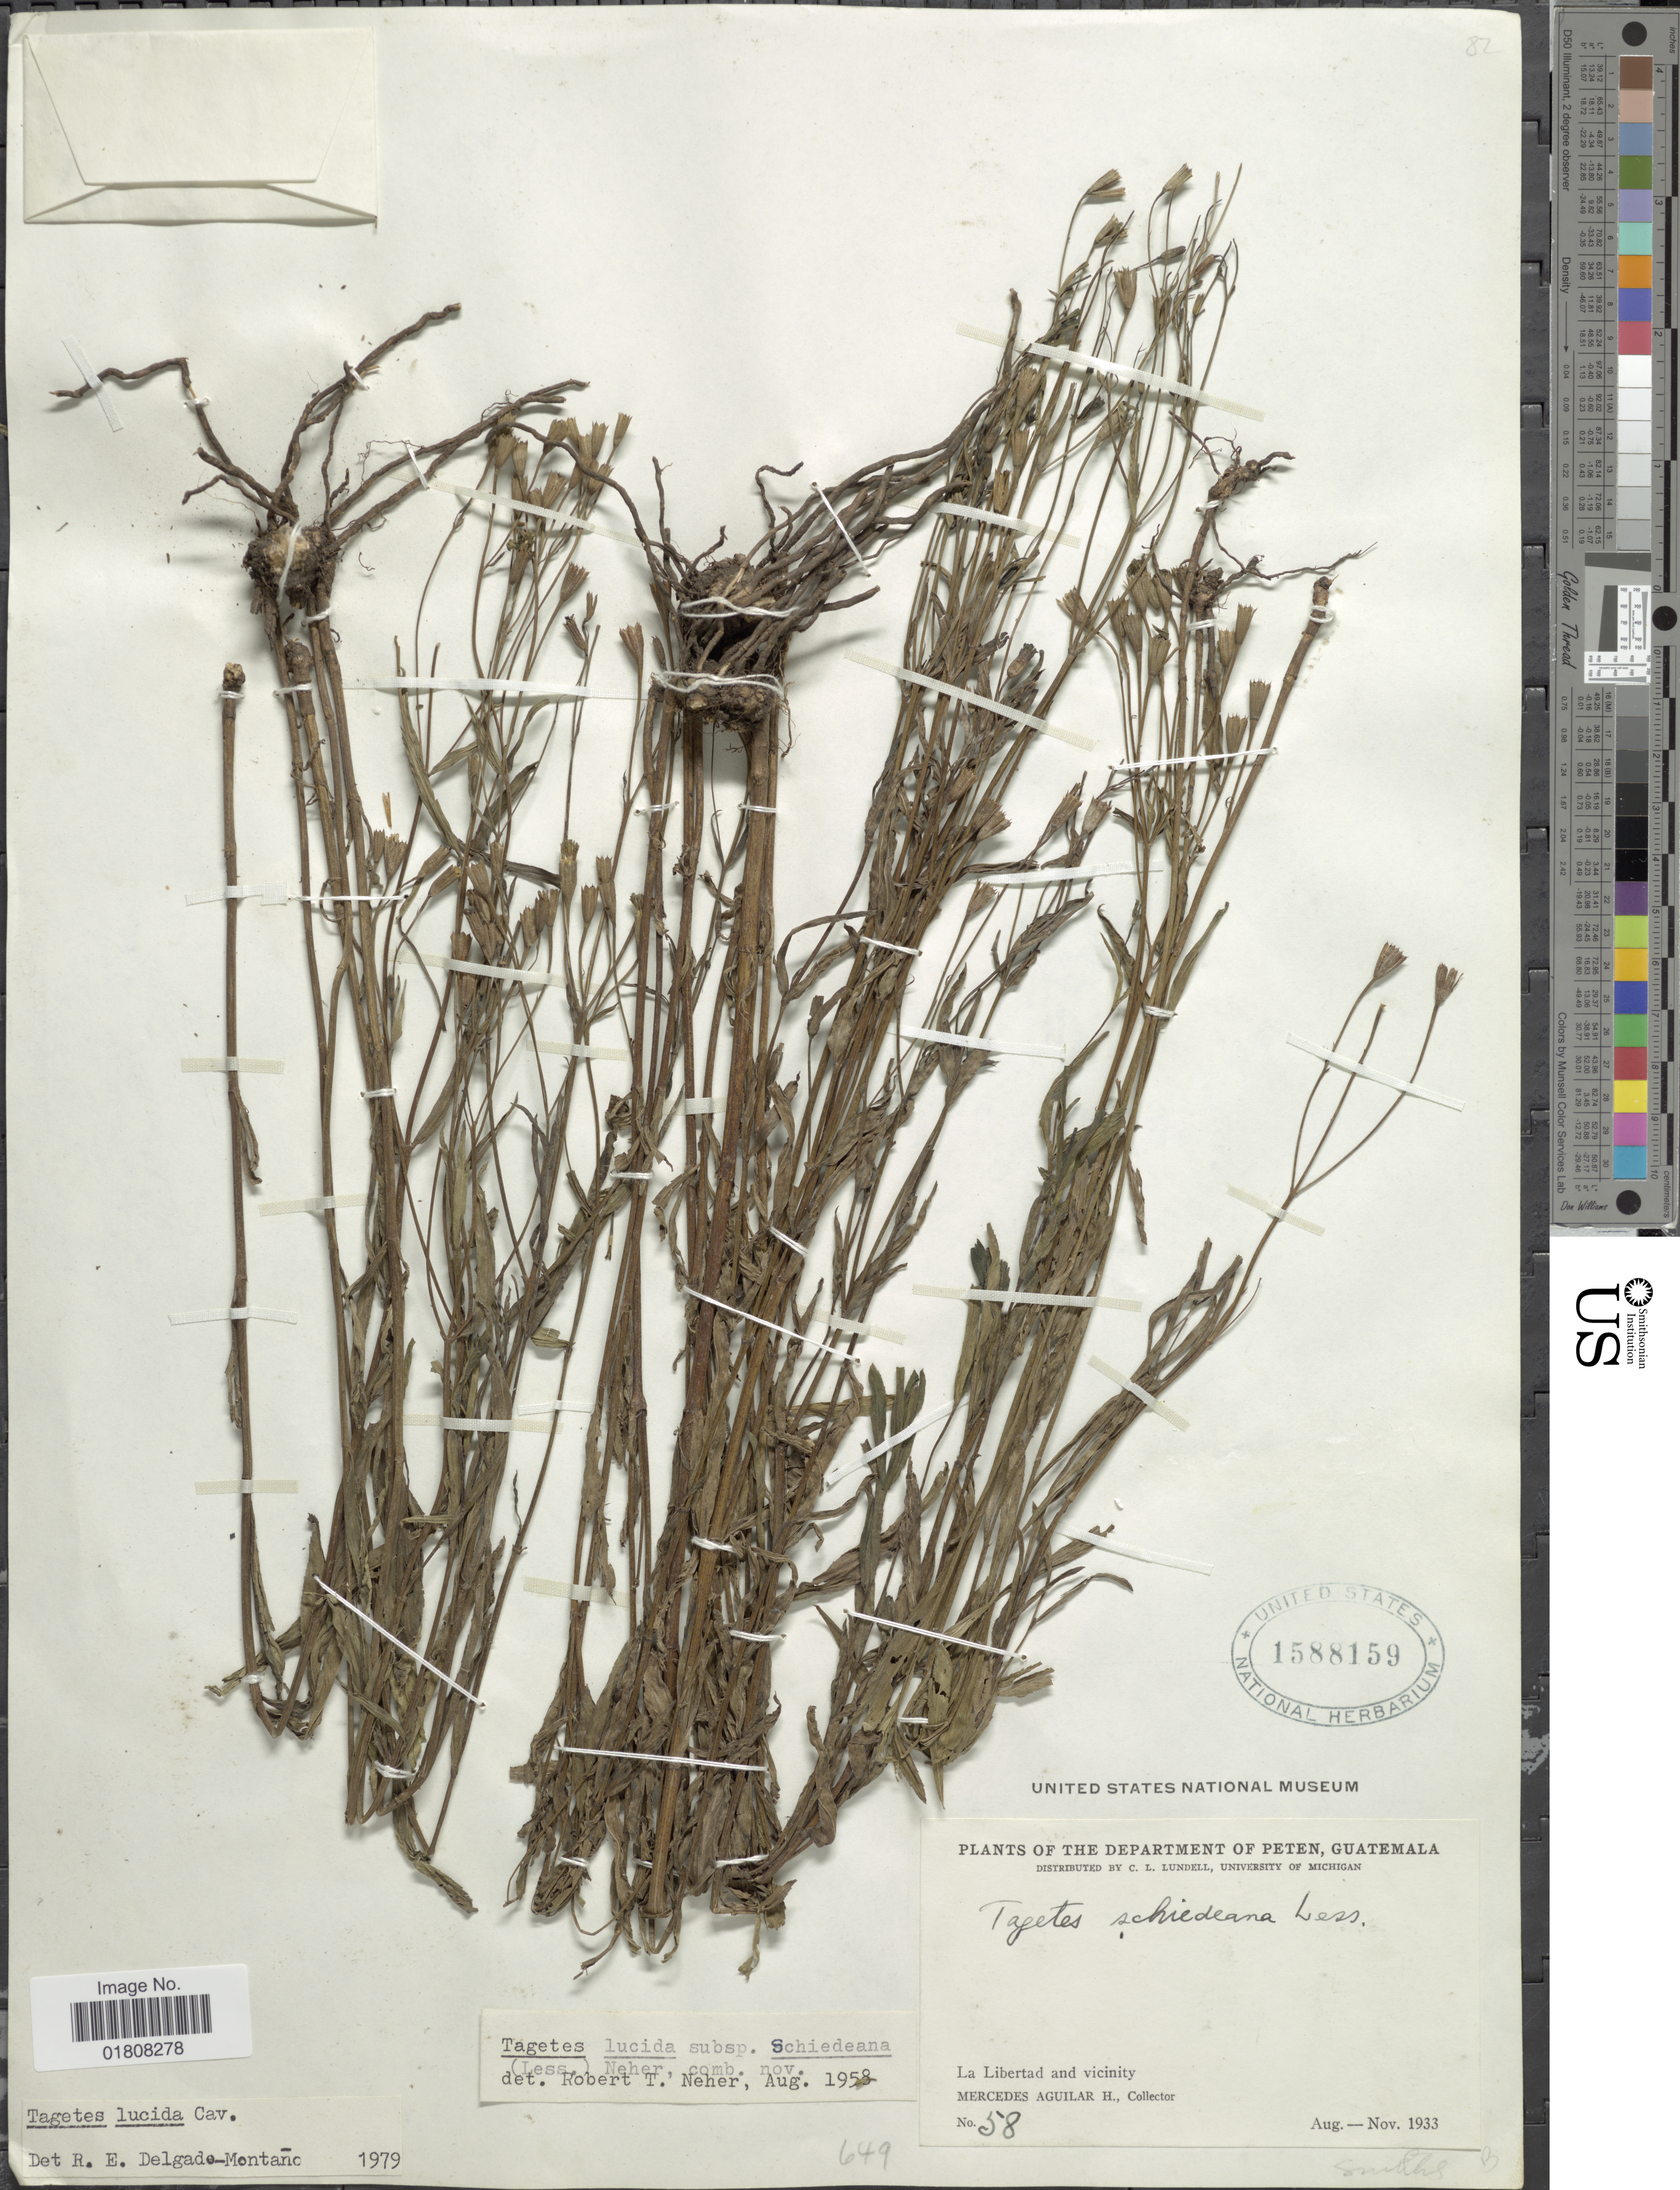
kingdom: Plantae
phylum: Tracheophyta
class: Magnoliopsida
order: Asterales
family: Asteraceae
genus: Tagetes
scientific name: Tagetes lucida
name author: Cav.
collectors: M. Aguilar H.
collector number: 58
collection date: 1933-08/1933-11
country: Guatemala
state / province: El Petén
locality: La Libertad and vicinity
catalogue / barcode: US 1588159